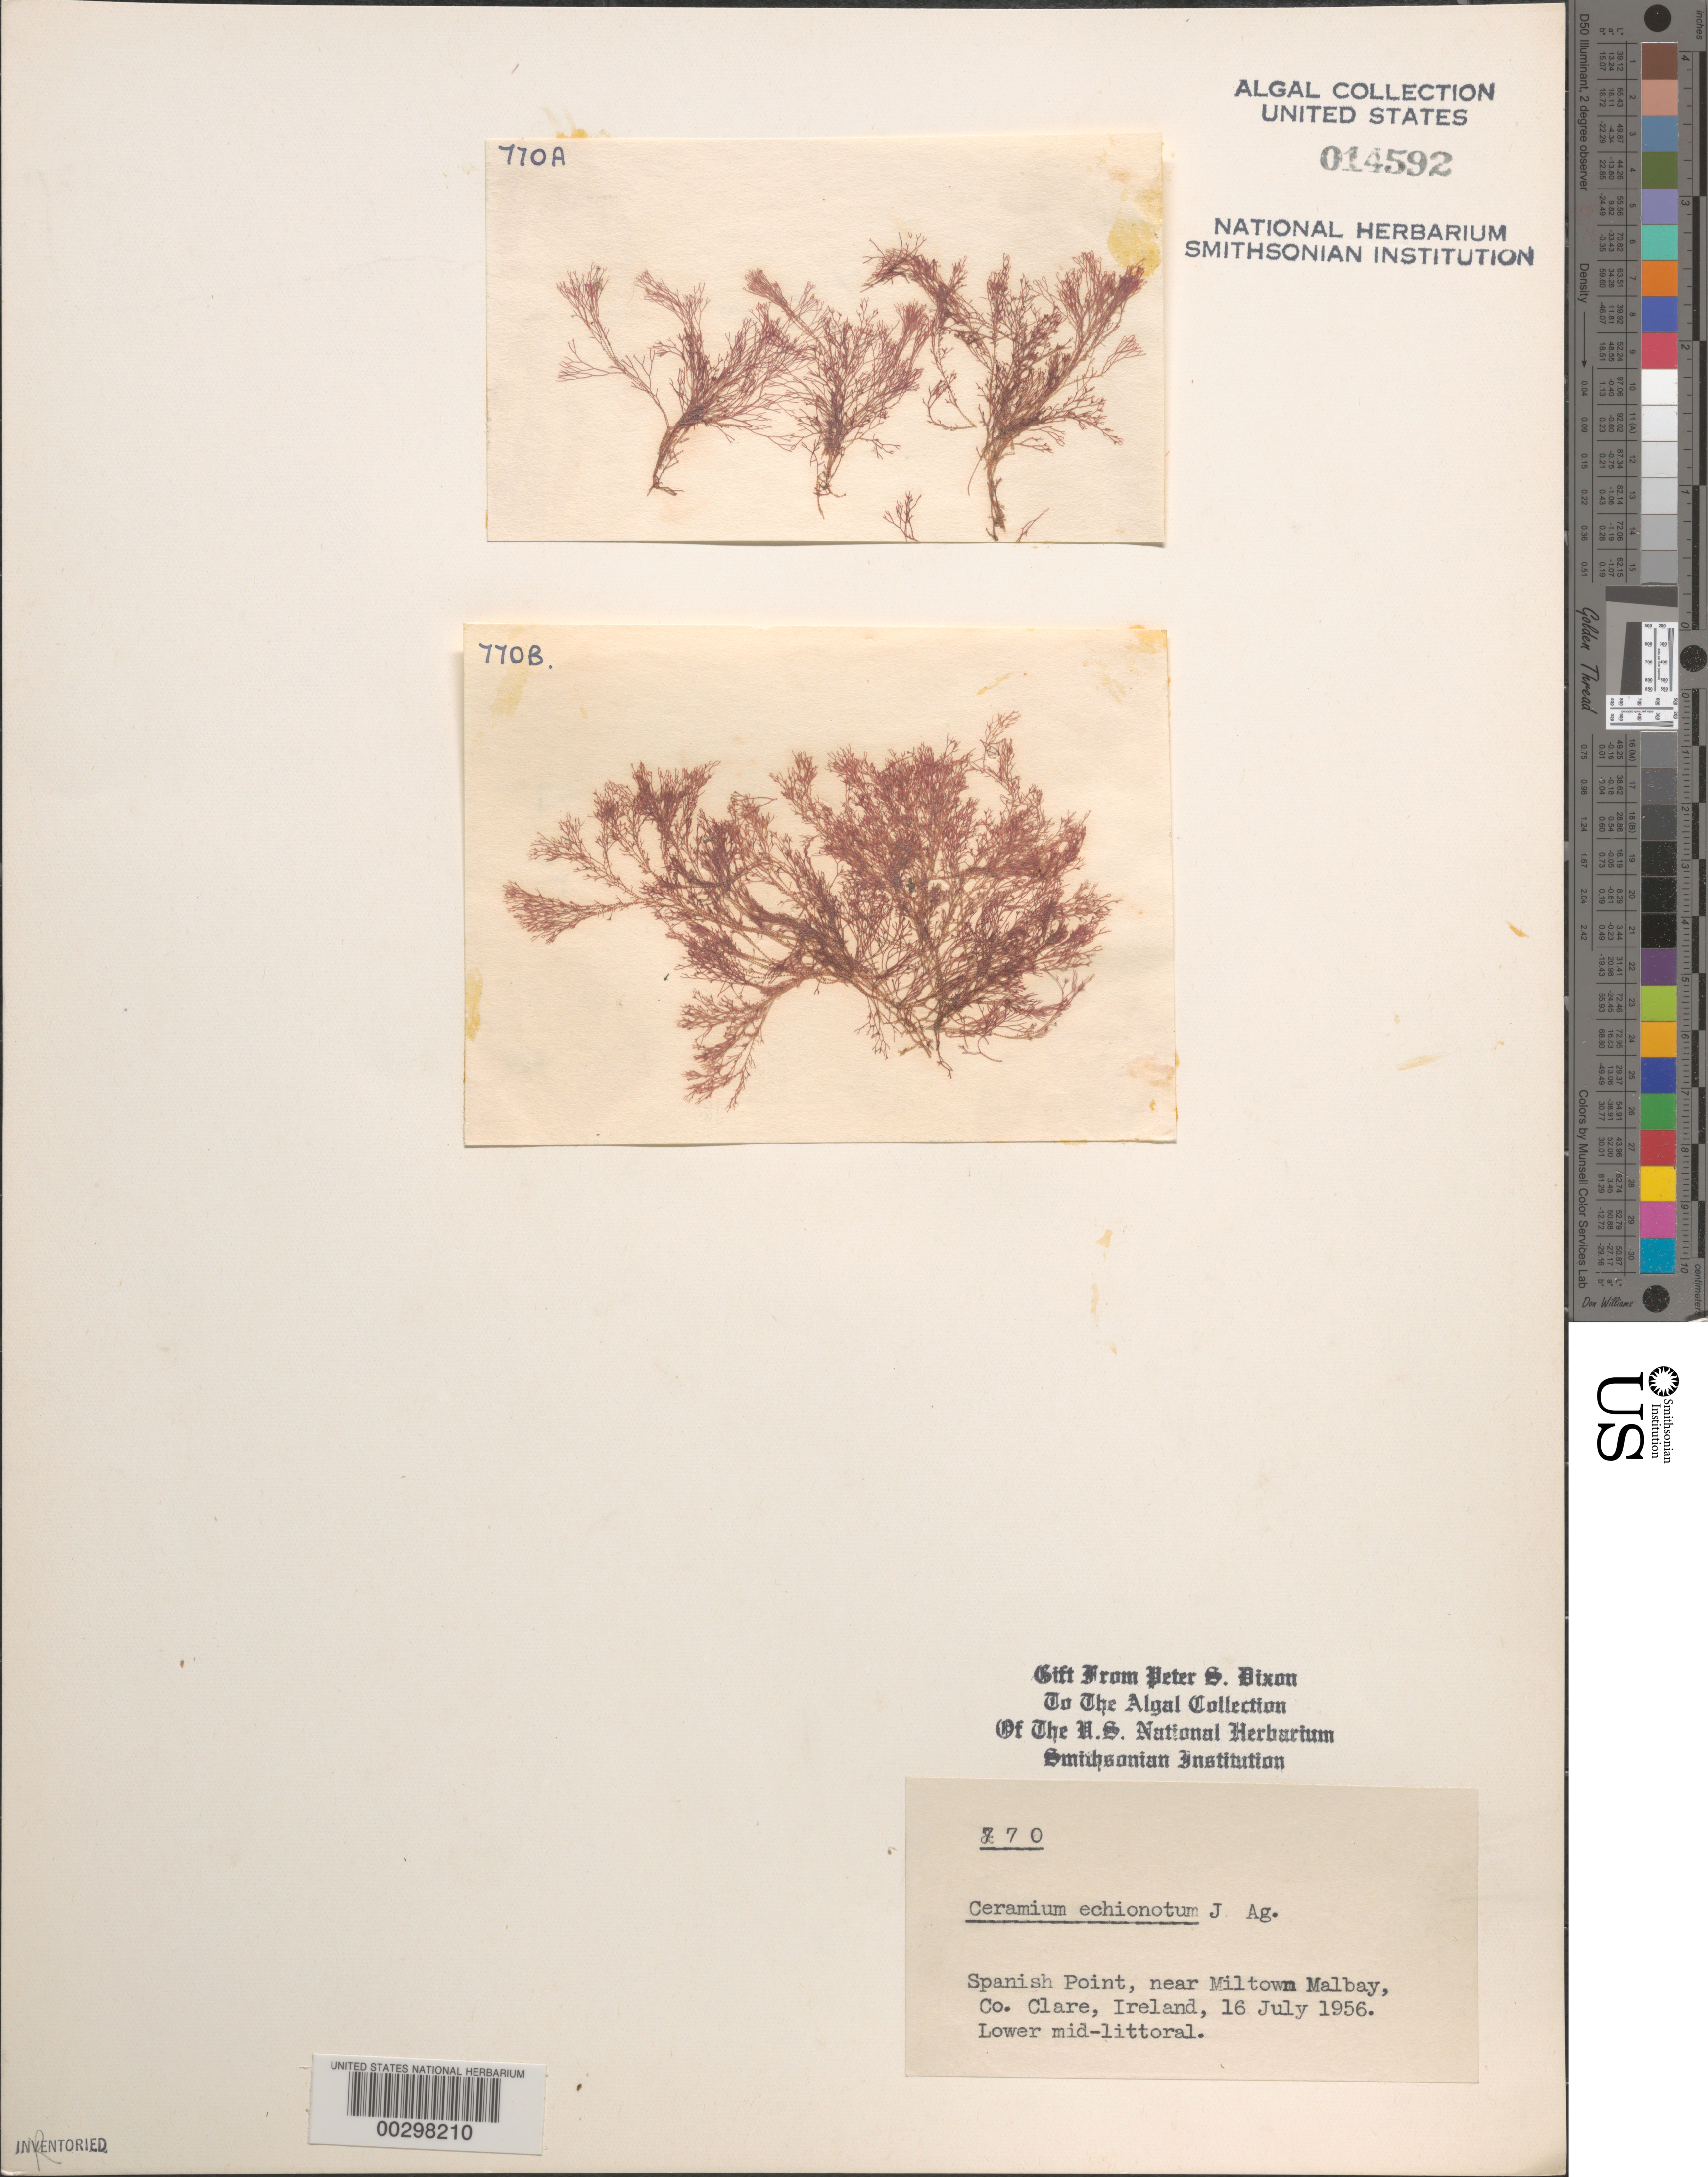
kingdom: Plantae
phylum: Rhodophyta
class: Florideophyceae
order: Ceramiales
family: Ceramiaceae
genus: Ceramium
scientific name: Ceramium echionotum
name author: J. Agardh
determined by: Dixon, P. S.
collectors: P. S. Dixon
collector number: PSD 770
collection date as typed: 16 Jul 1956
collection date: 1956-07-16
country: Ireland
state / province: Munster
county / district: Clare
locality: Spanish Point, near Miltown Malbay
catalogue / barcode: US 14592